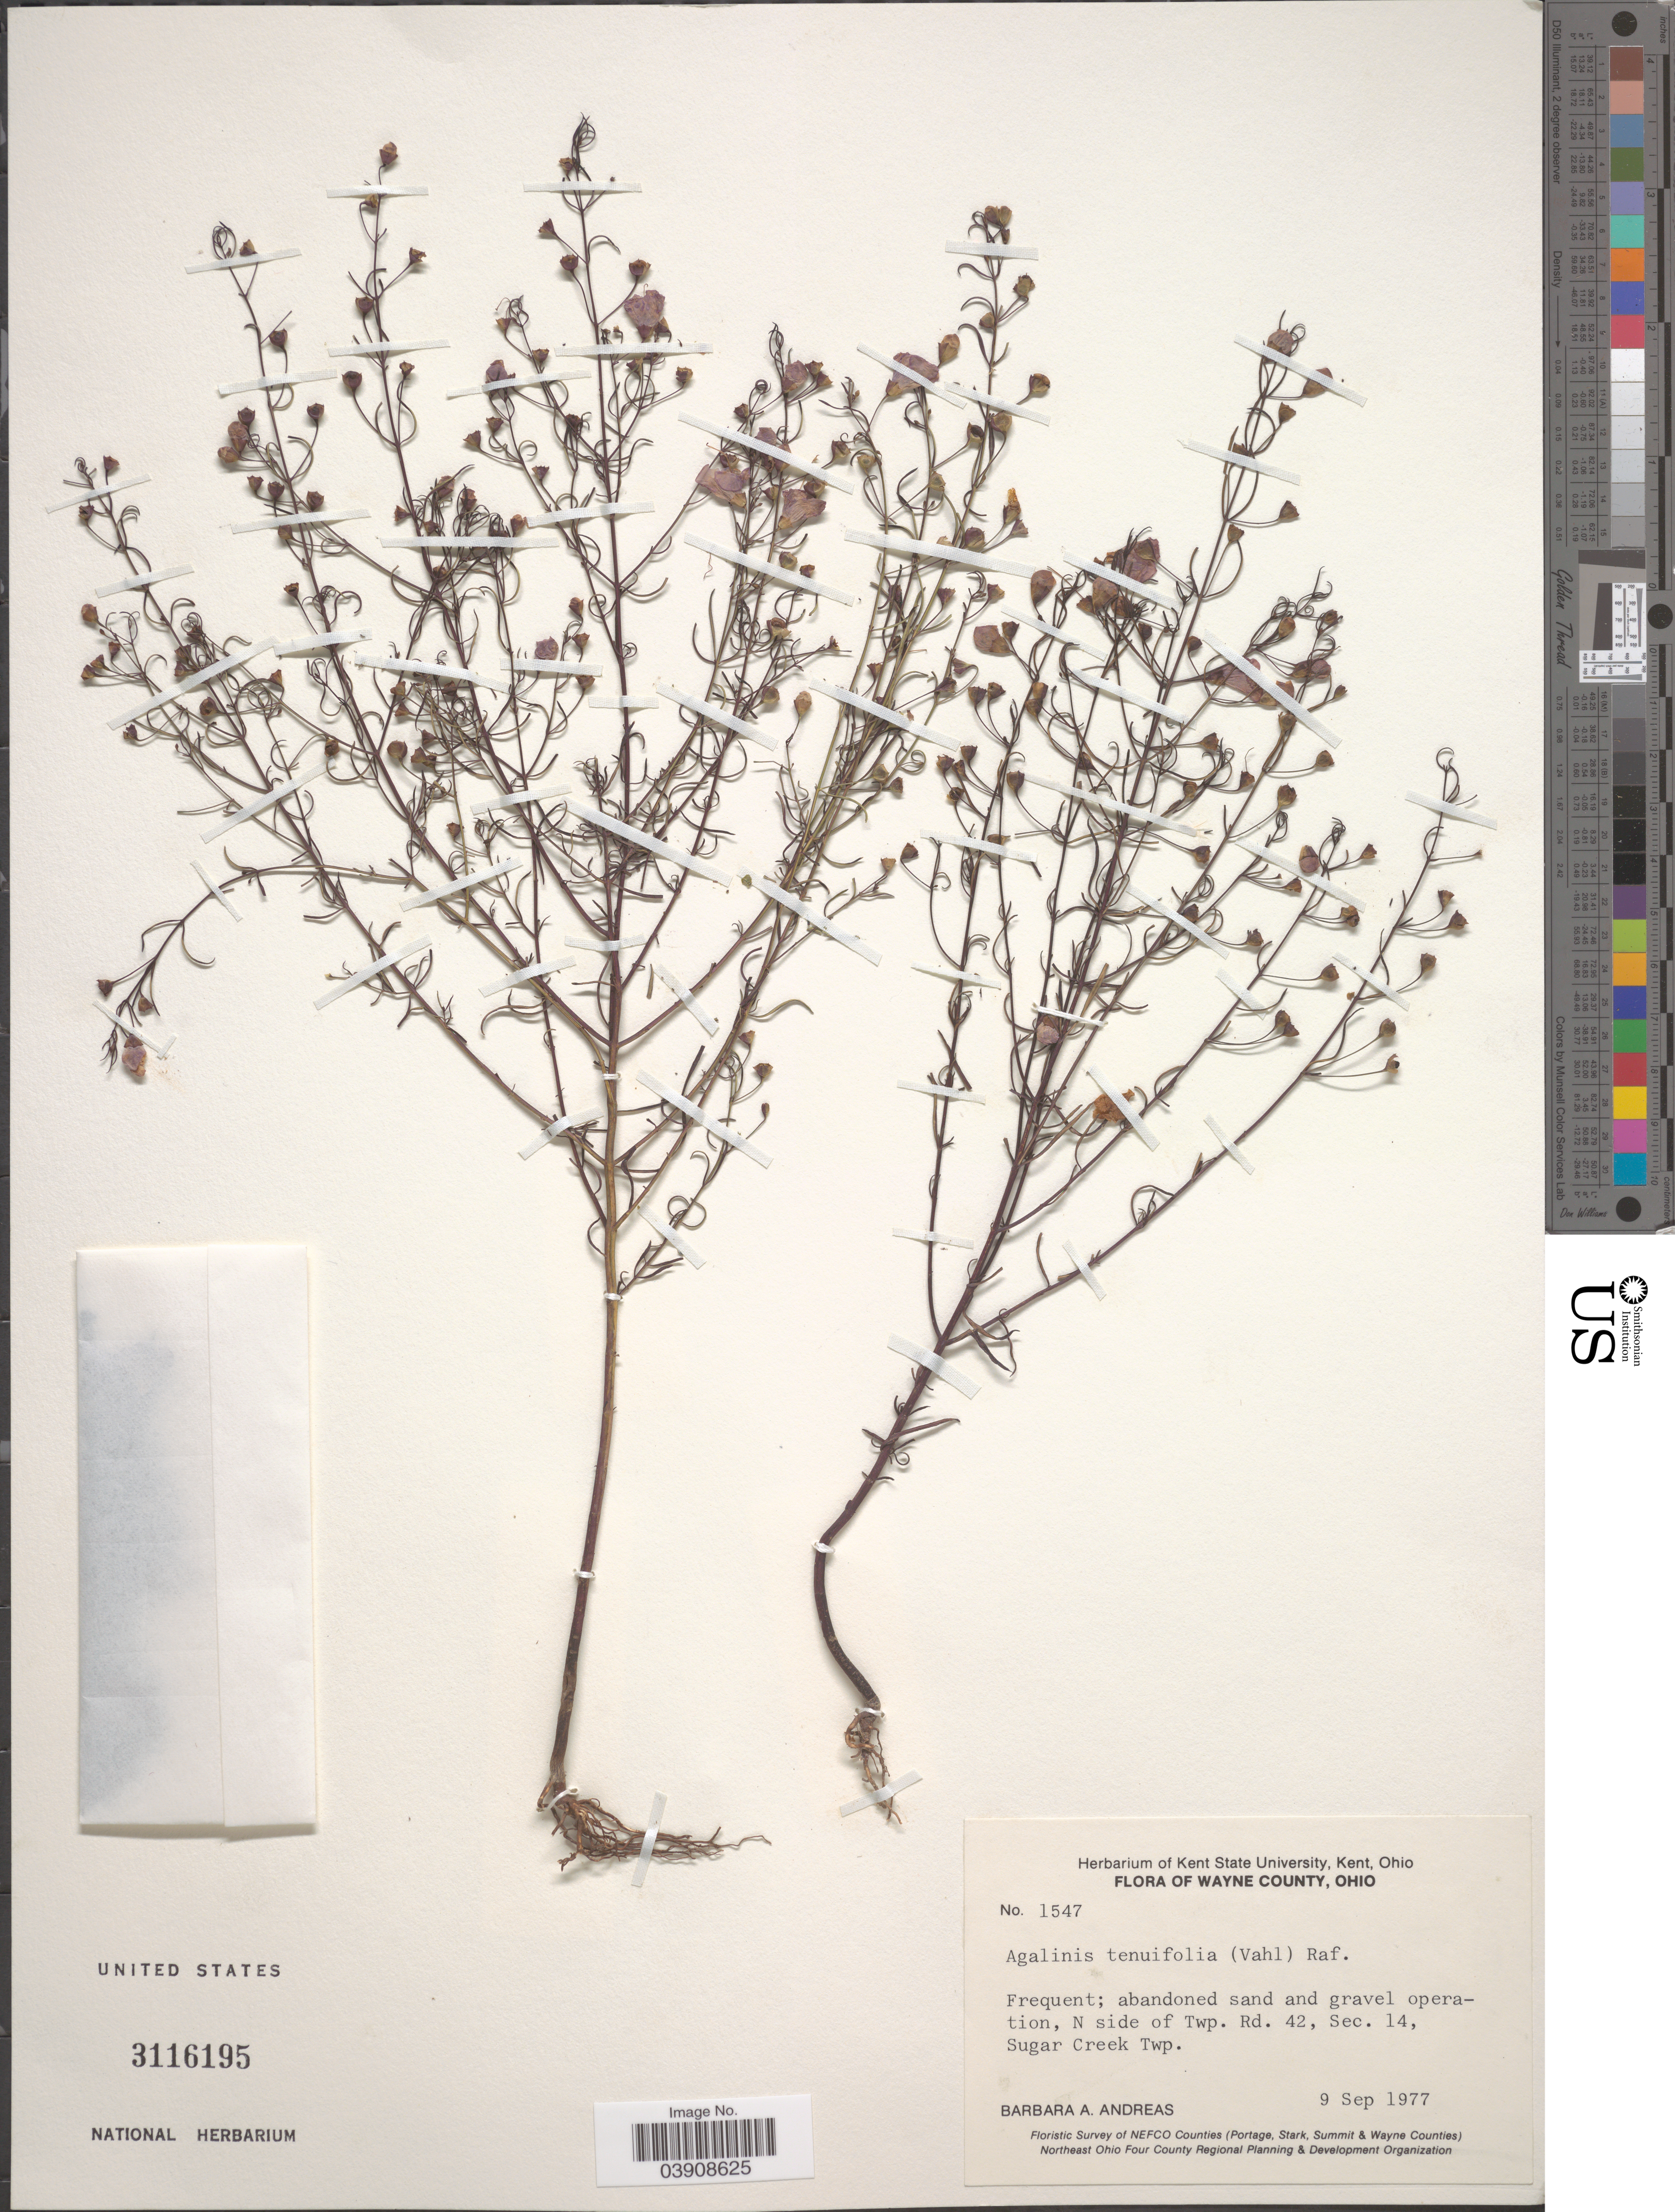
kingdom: Plantae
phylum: Tracheophyta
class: Magnoliopsida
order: Lamiales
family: Orobanchaceae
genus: Agalinis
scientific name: Agalinis tenuifolia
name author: (Vahl) Raf.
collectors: B. A. Andreas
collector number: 1547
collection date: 1977-09-09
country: United States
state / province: Ohio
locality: Wayne County. N side of Twp. Rd. 42, Sec. 14, Sugar Creek Twp.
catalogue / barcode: US 3116195